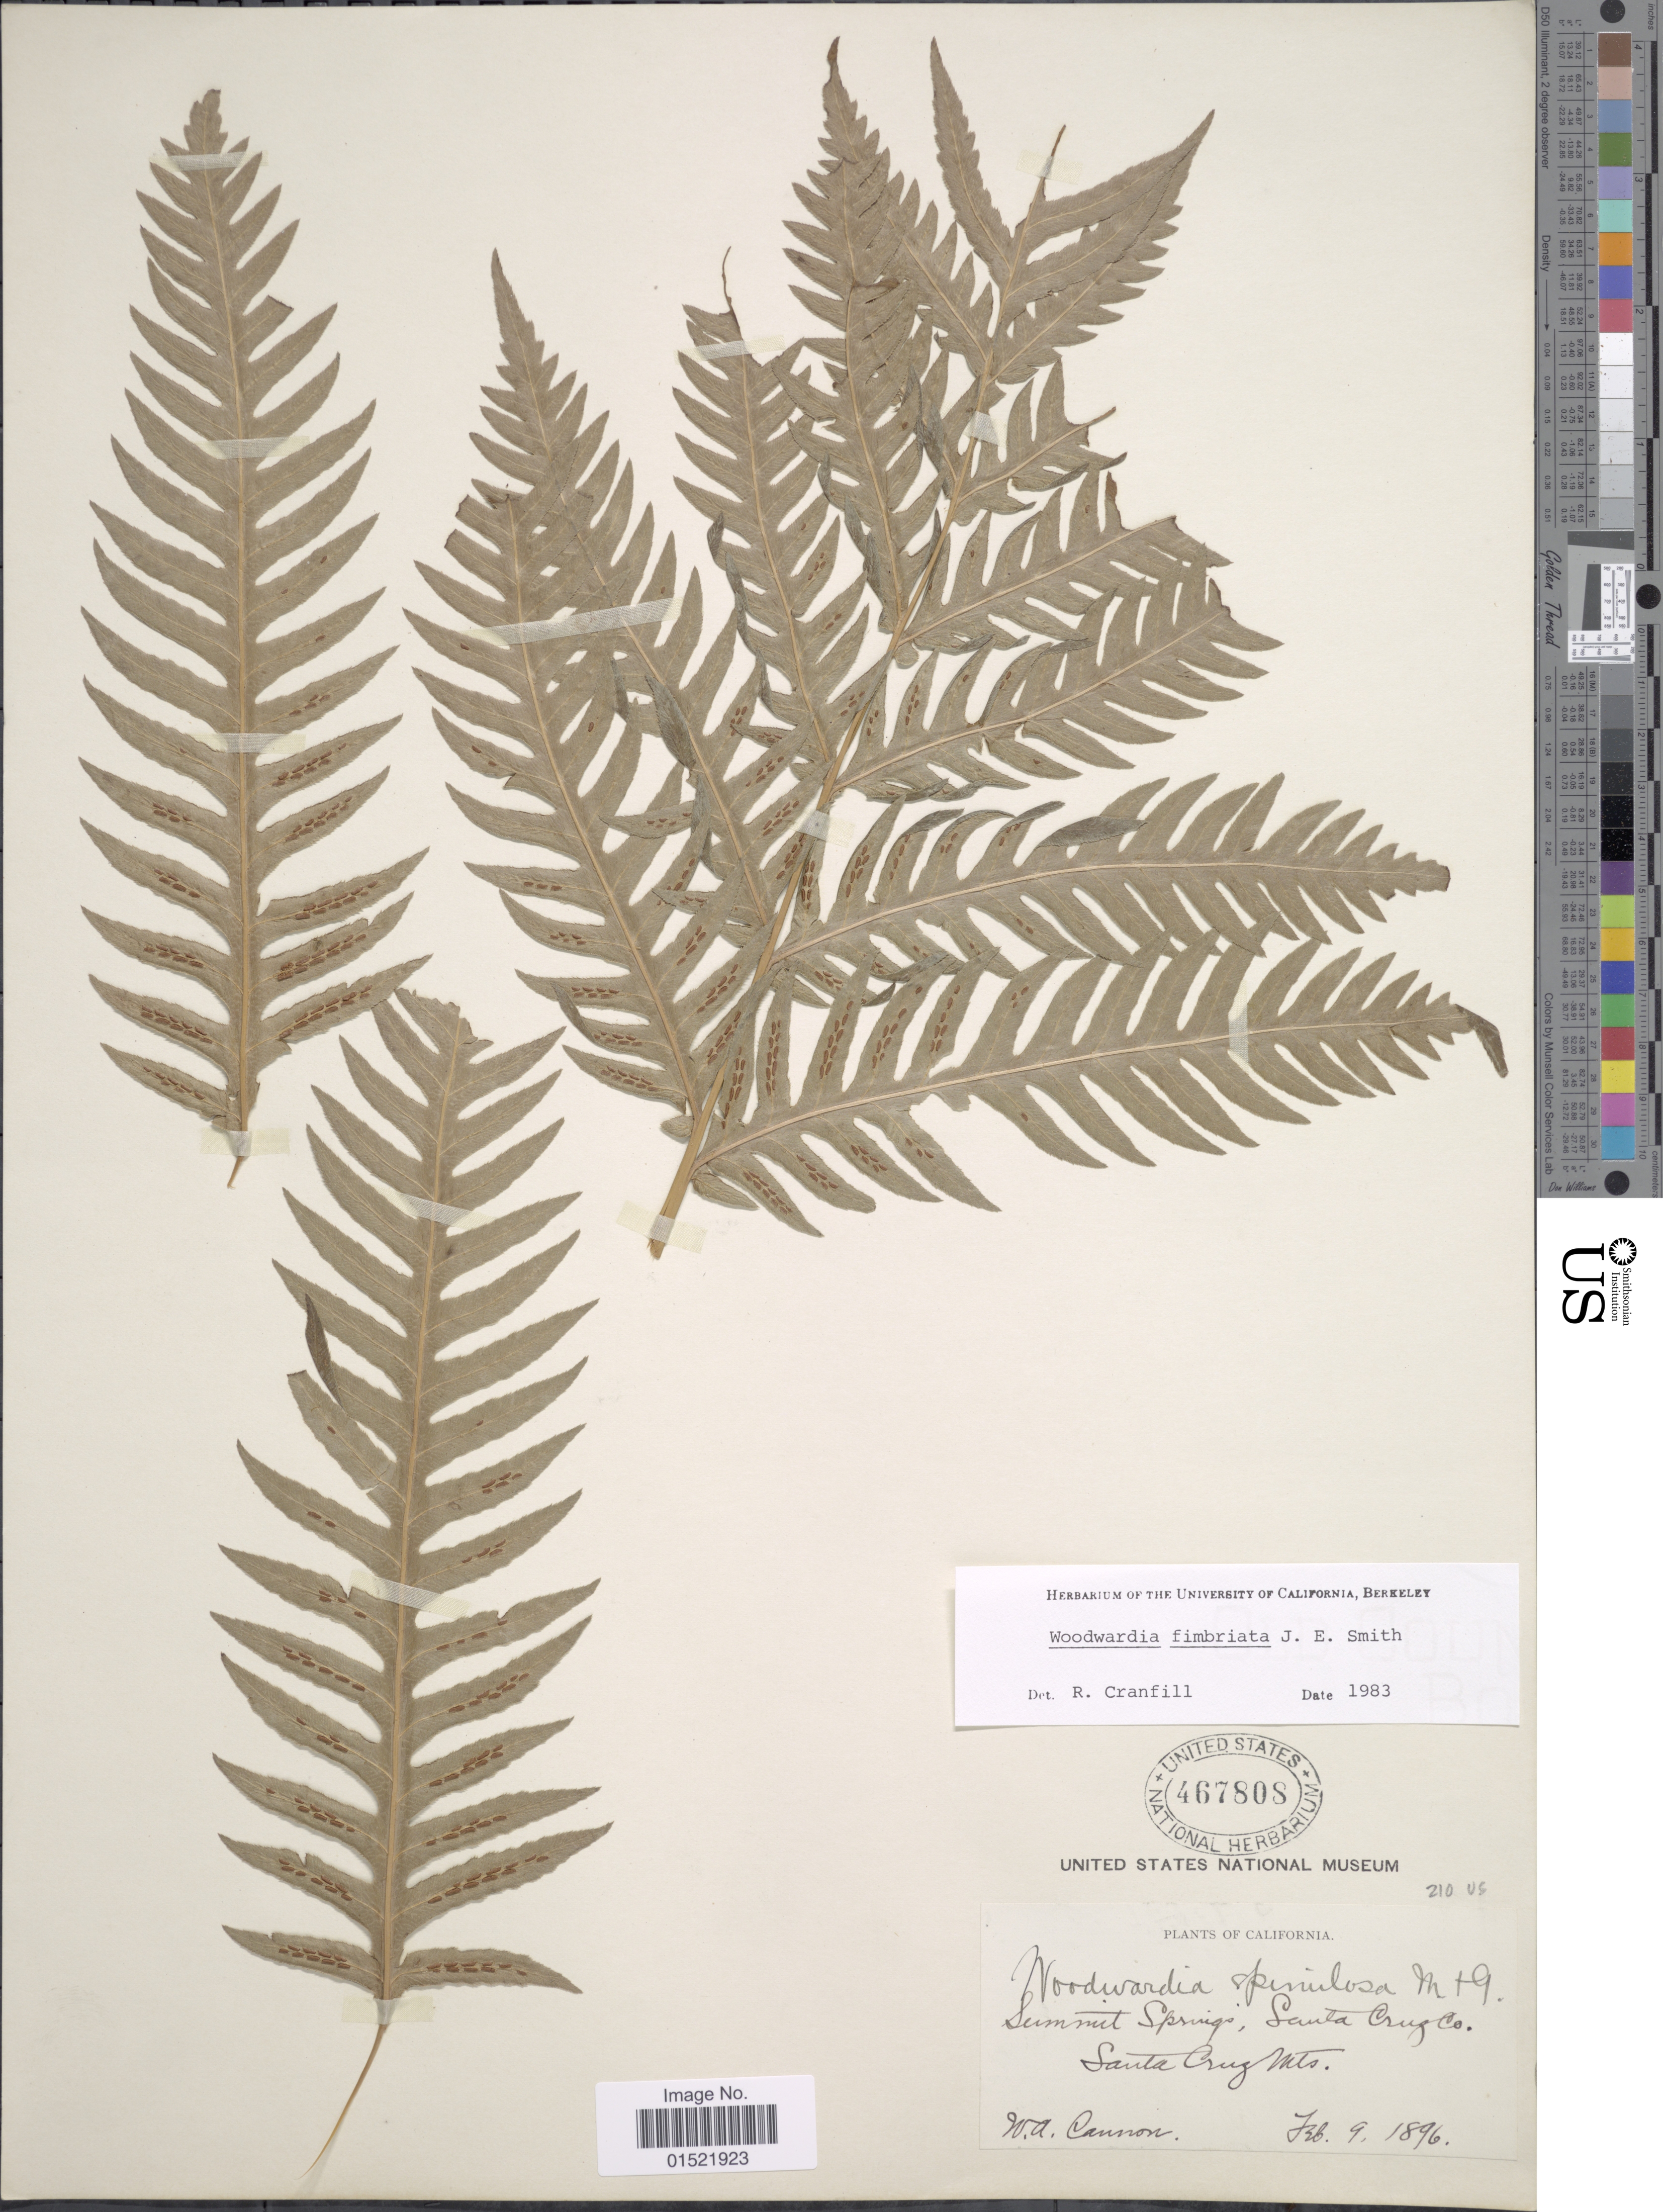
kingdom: Plantae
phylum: Tracheophyta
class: Polypodiopsida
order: Polypodiales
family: Blechnaceae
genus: Woodwardia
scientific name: Woodwardia fimbriata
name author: Sm.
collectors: W. Cannon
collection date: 1896-02-09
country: United States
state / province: California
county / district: Santa Cruz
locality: Summit Springs, Santa Cruz Co., Santa Cruz Mts.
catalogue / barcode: US 467808